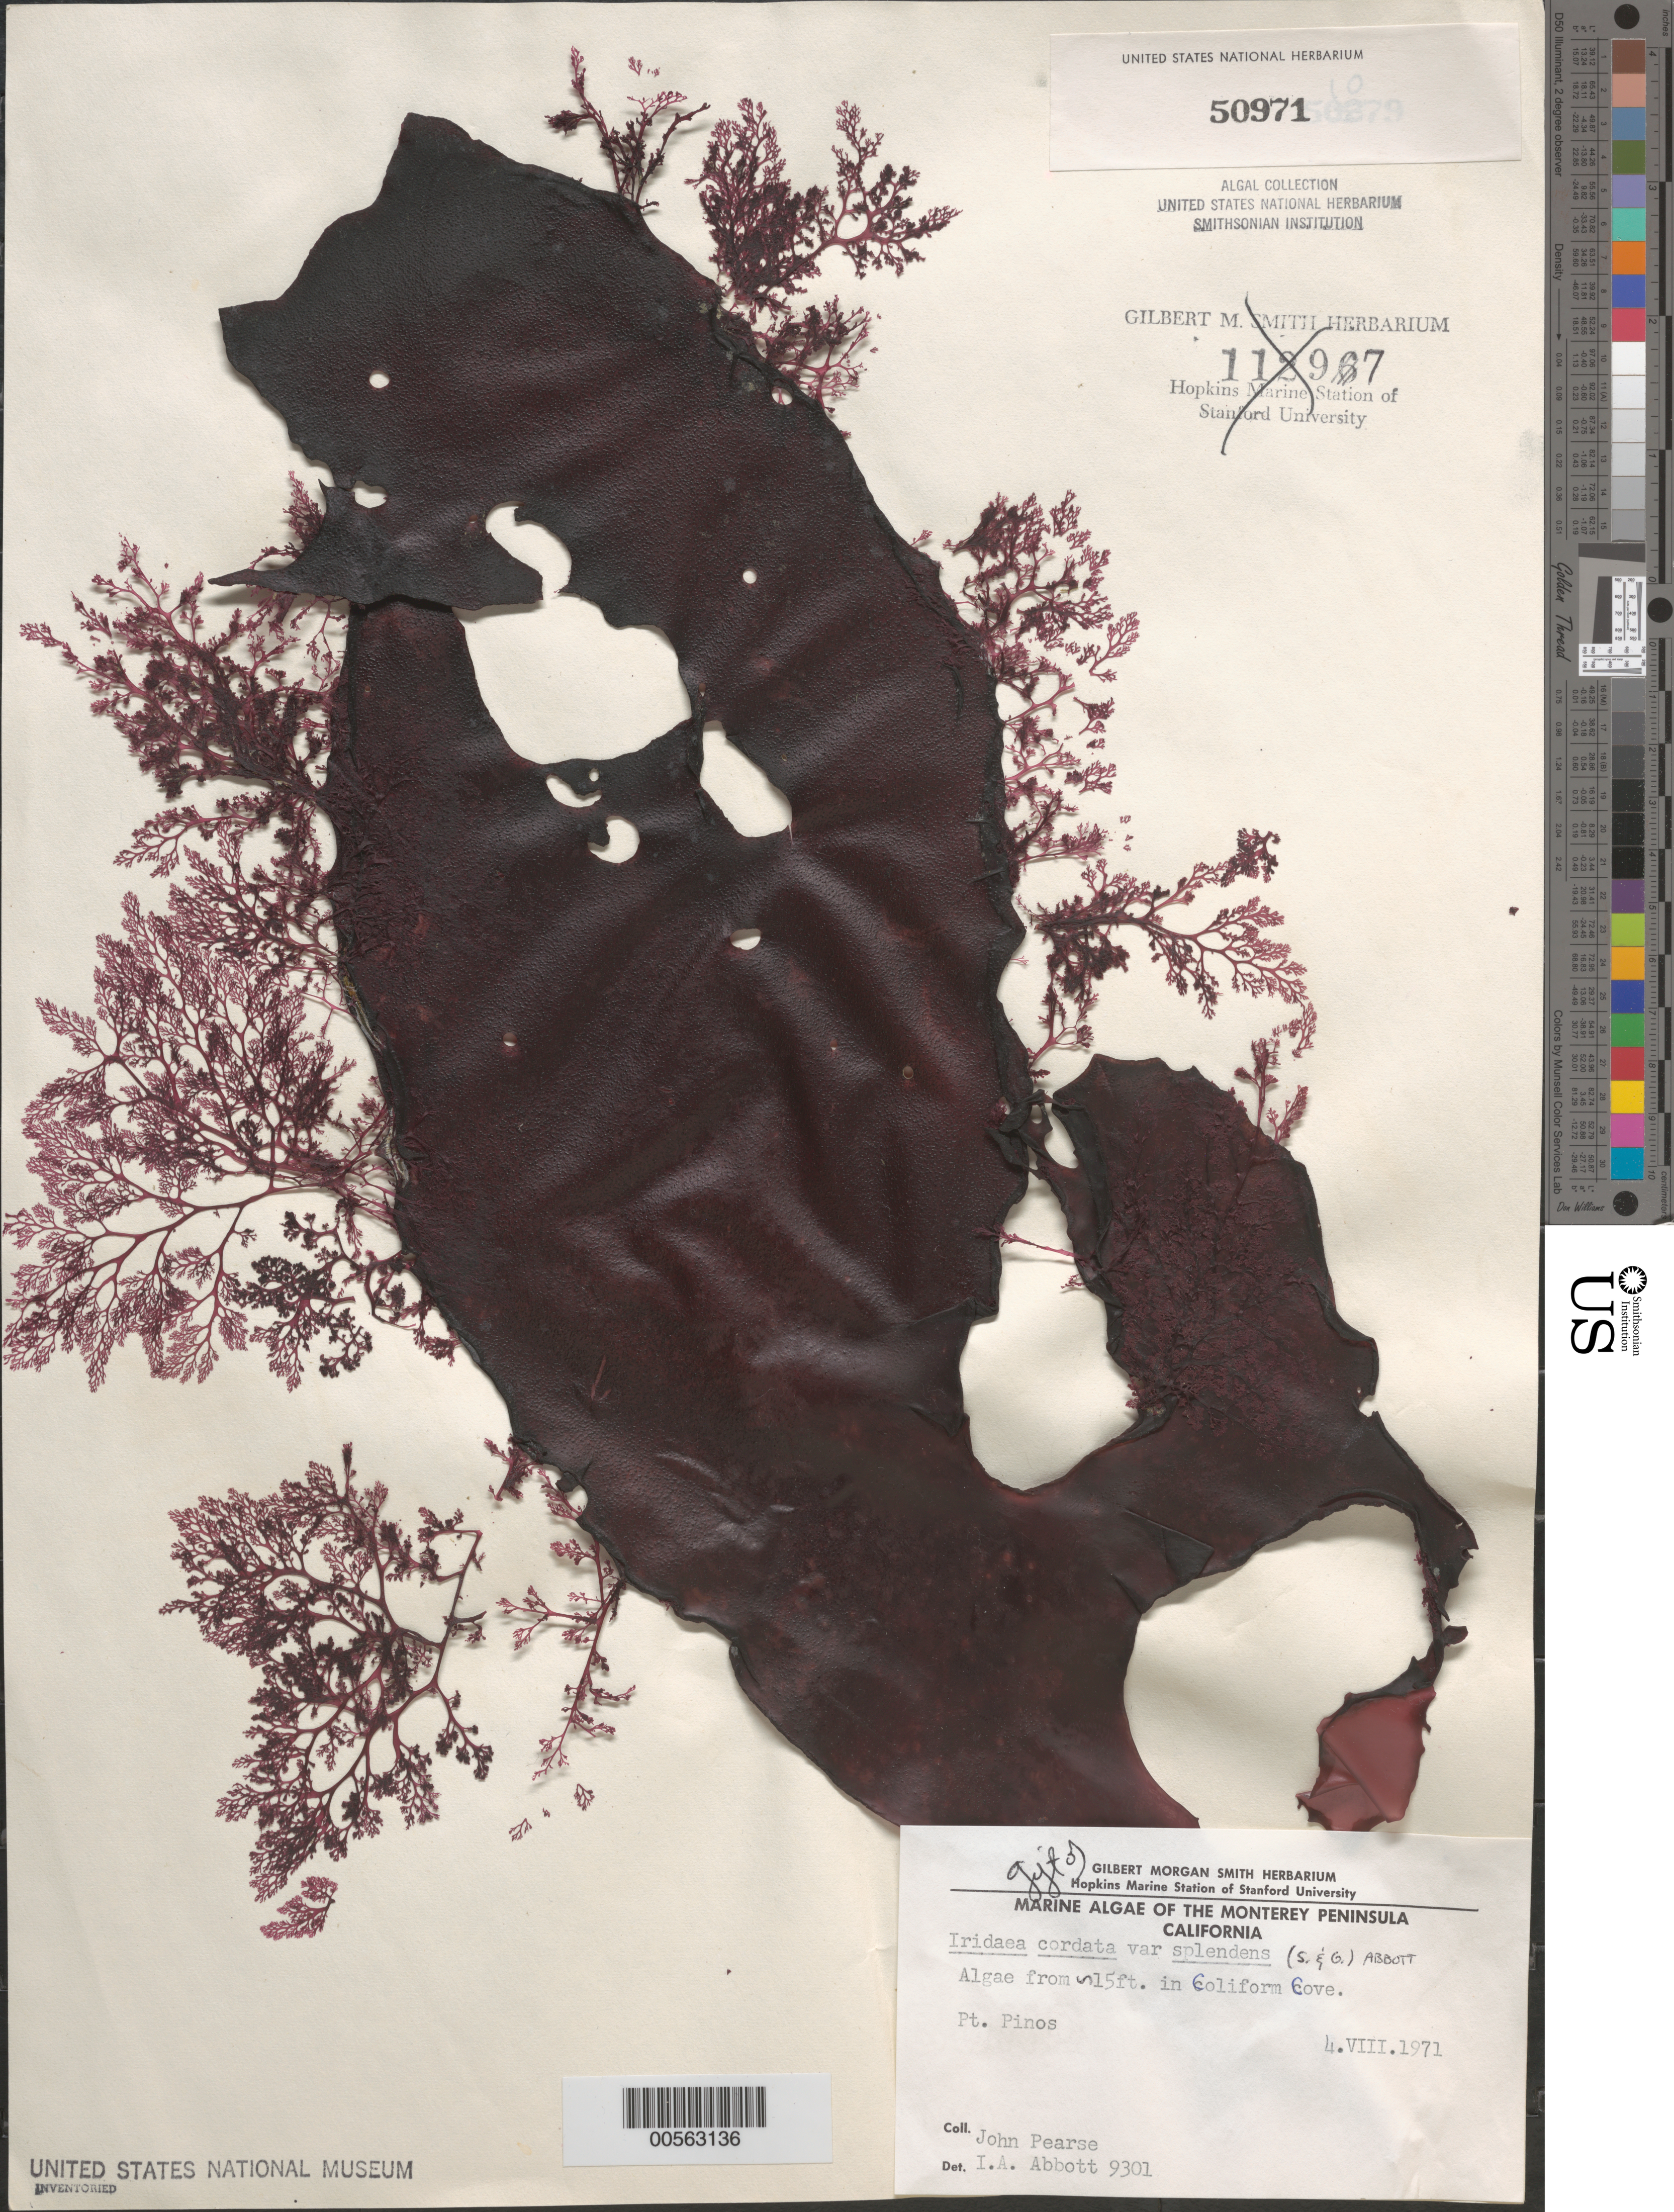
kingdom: Plantae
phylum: Rhodophyta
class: Florideophyceae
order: Gigartinales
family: Gigartinaceae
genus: Iridaea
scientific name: Iridaea cordata var. splendens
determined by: Abbott, Isabella A.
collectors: J. Pearse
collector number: IAA 9301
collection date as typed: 04 Aug 1971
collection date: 1971-08-04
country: United States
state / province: California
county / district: Monterey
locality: Coliform Cove, Point Pinos, Pacific Grove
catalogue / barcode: US 50971